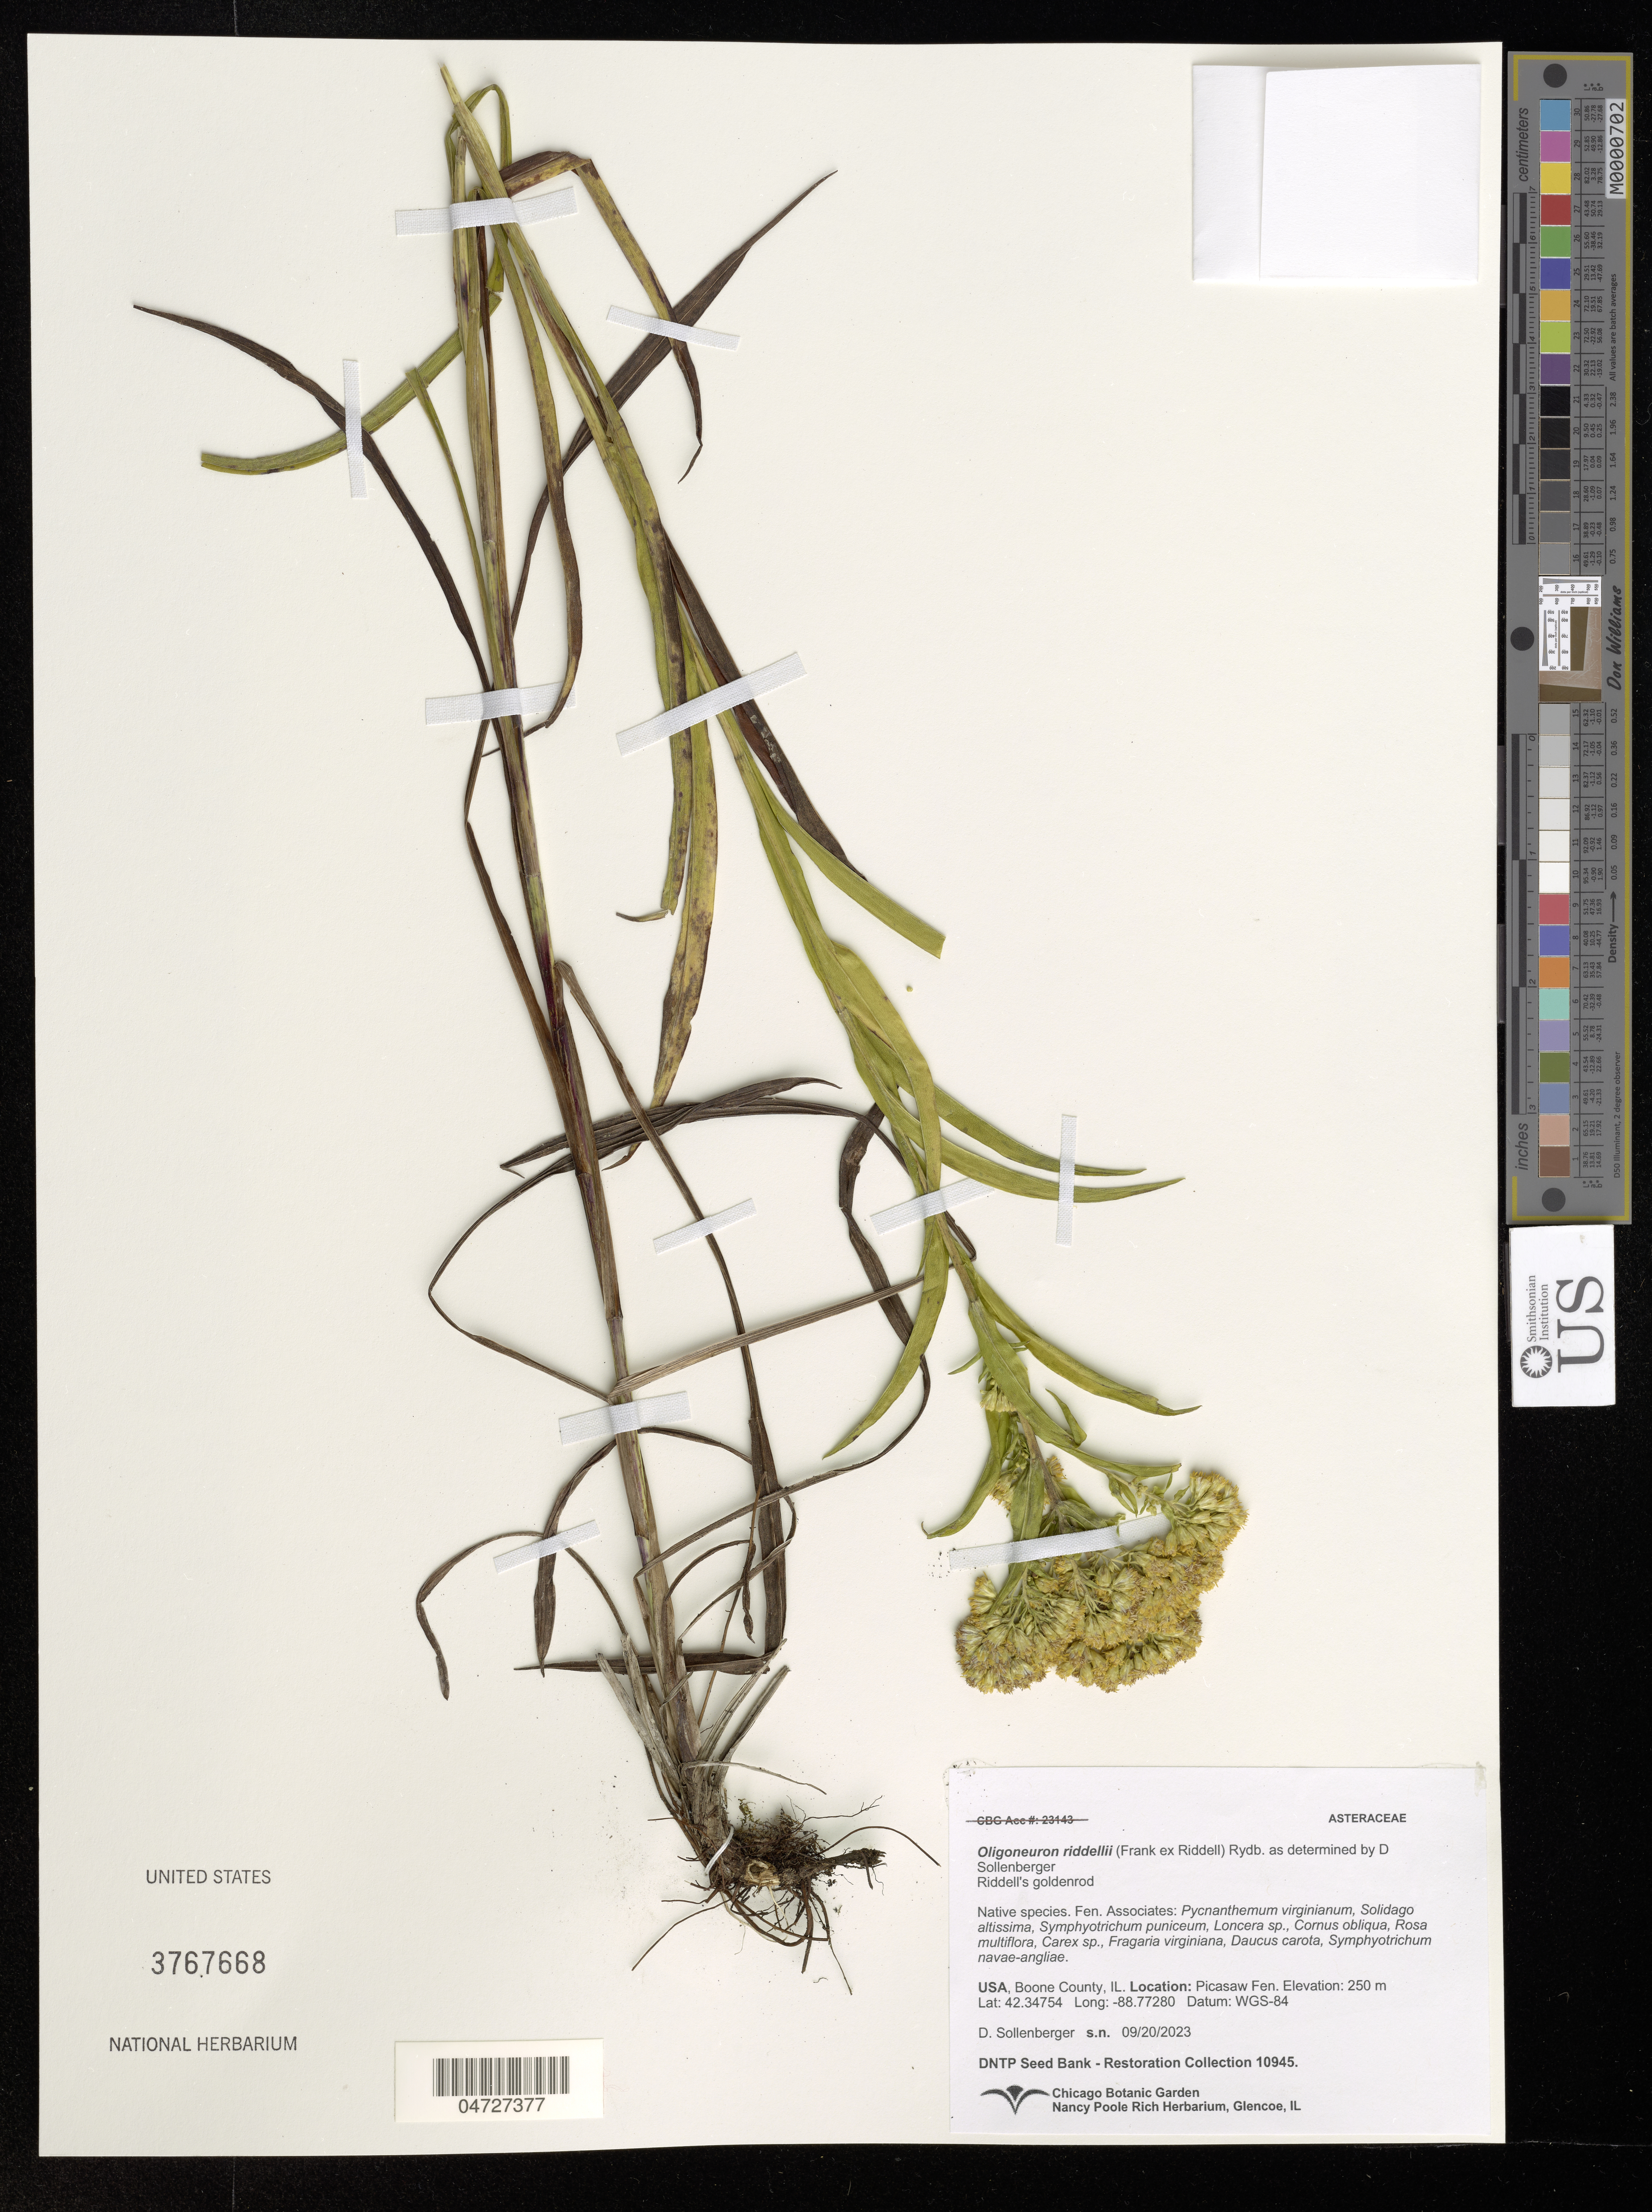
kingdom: Plantae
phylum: Tracheophyta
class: Magnoliopsida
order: Asterales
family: Asteraceae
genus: Oligoneuron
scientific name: Oligoneuron riddellii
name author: (Frank) Rydb.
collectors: D. Sollenberger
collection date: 2023-09-20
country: United States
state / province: Illinois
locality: Boone County. Picasaw Fen.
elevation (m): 250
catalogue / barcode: US 3767668